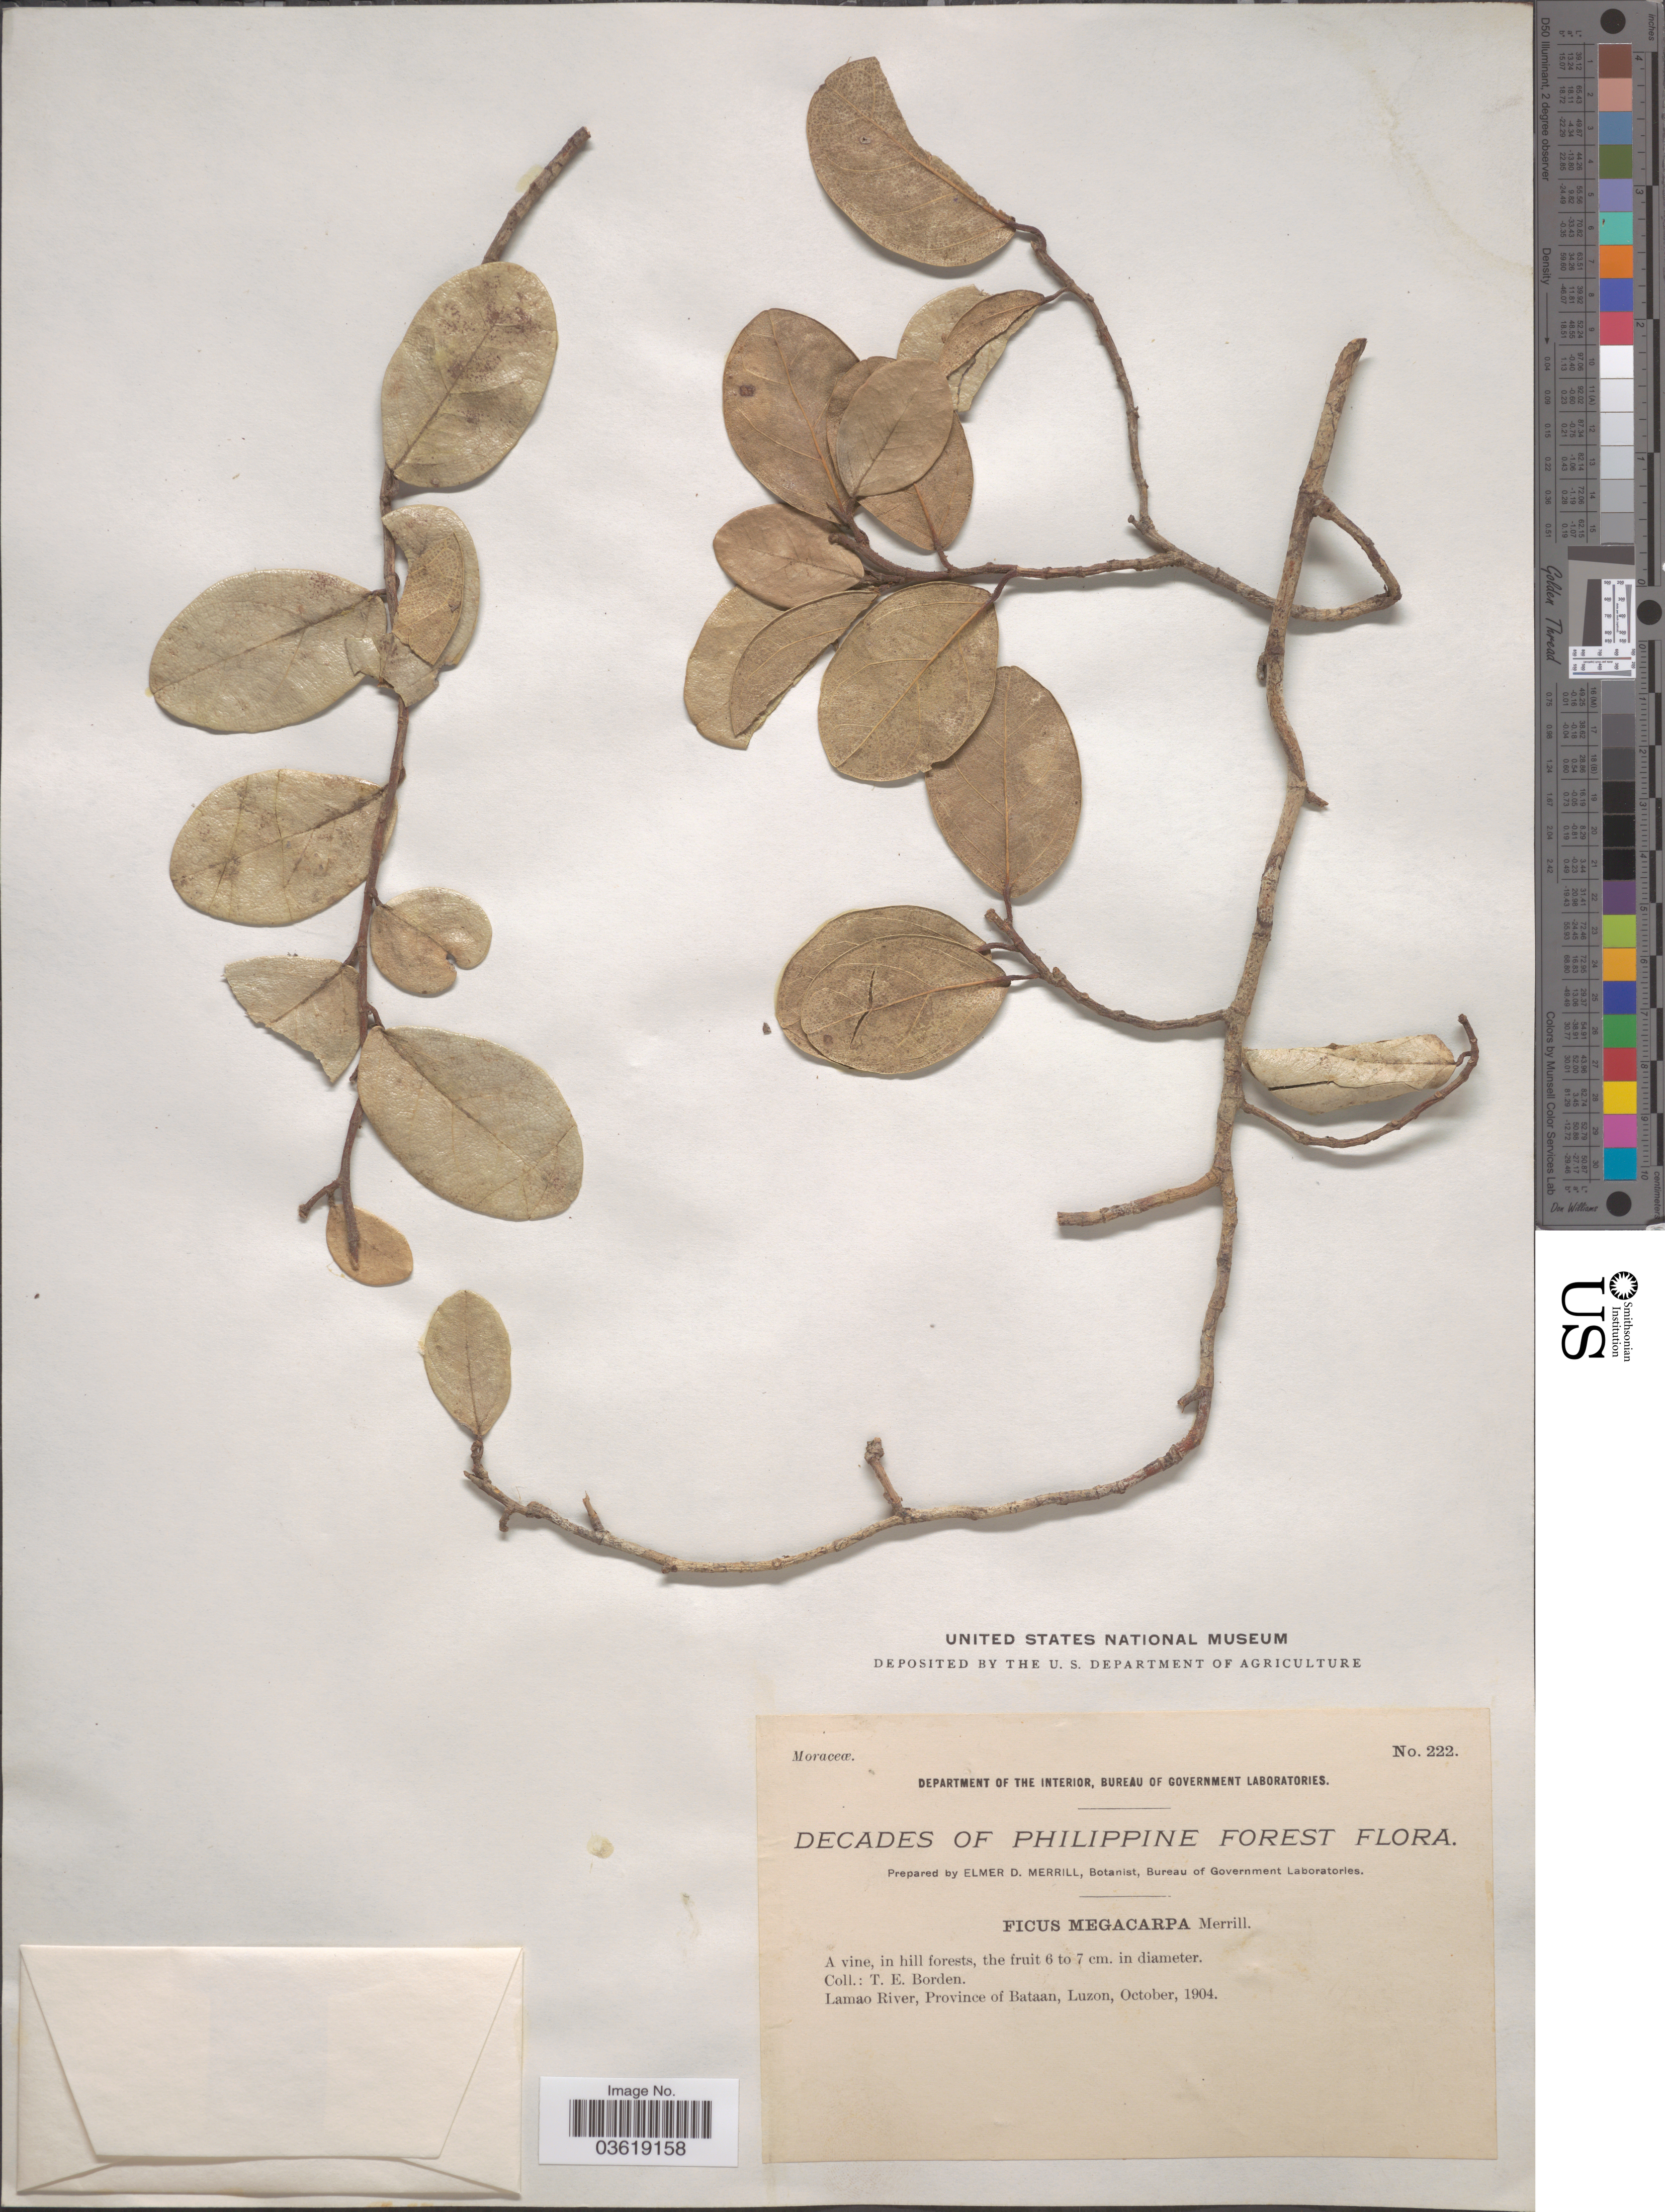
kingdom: Plantae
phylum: Tracheophyta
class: Magnoliopsida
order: Rosales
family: Moraceae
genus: Ficus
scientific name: Ficus megacarpa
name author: Merr.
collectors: T. E. Borden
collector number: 222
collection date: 1904-10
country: Philippines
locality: Philippine Forest. Lamao River, Province of Bataan, Luzon.